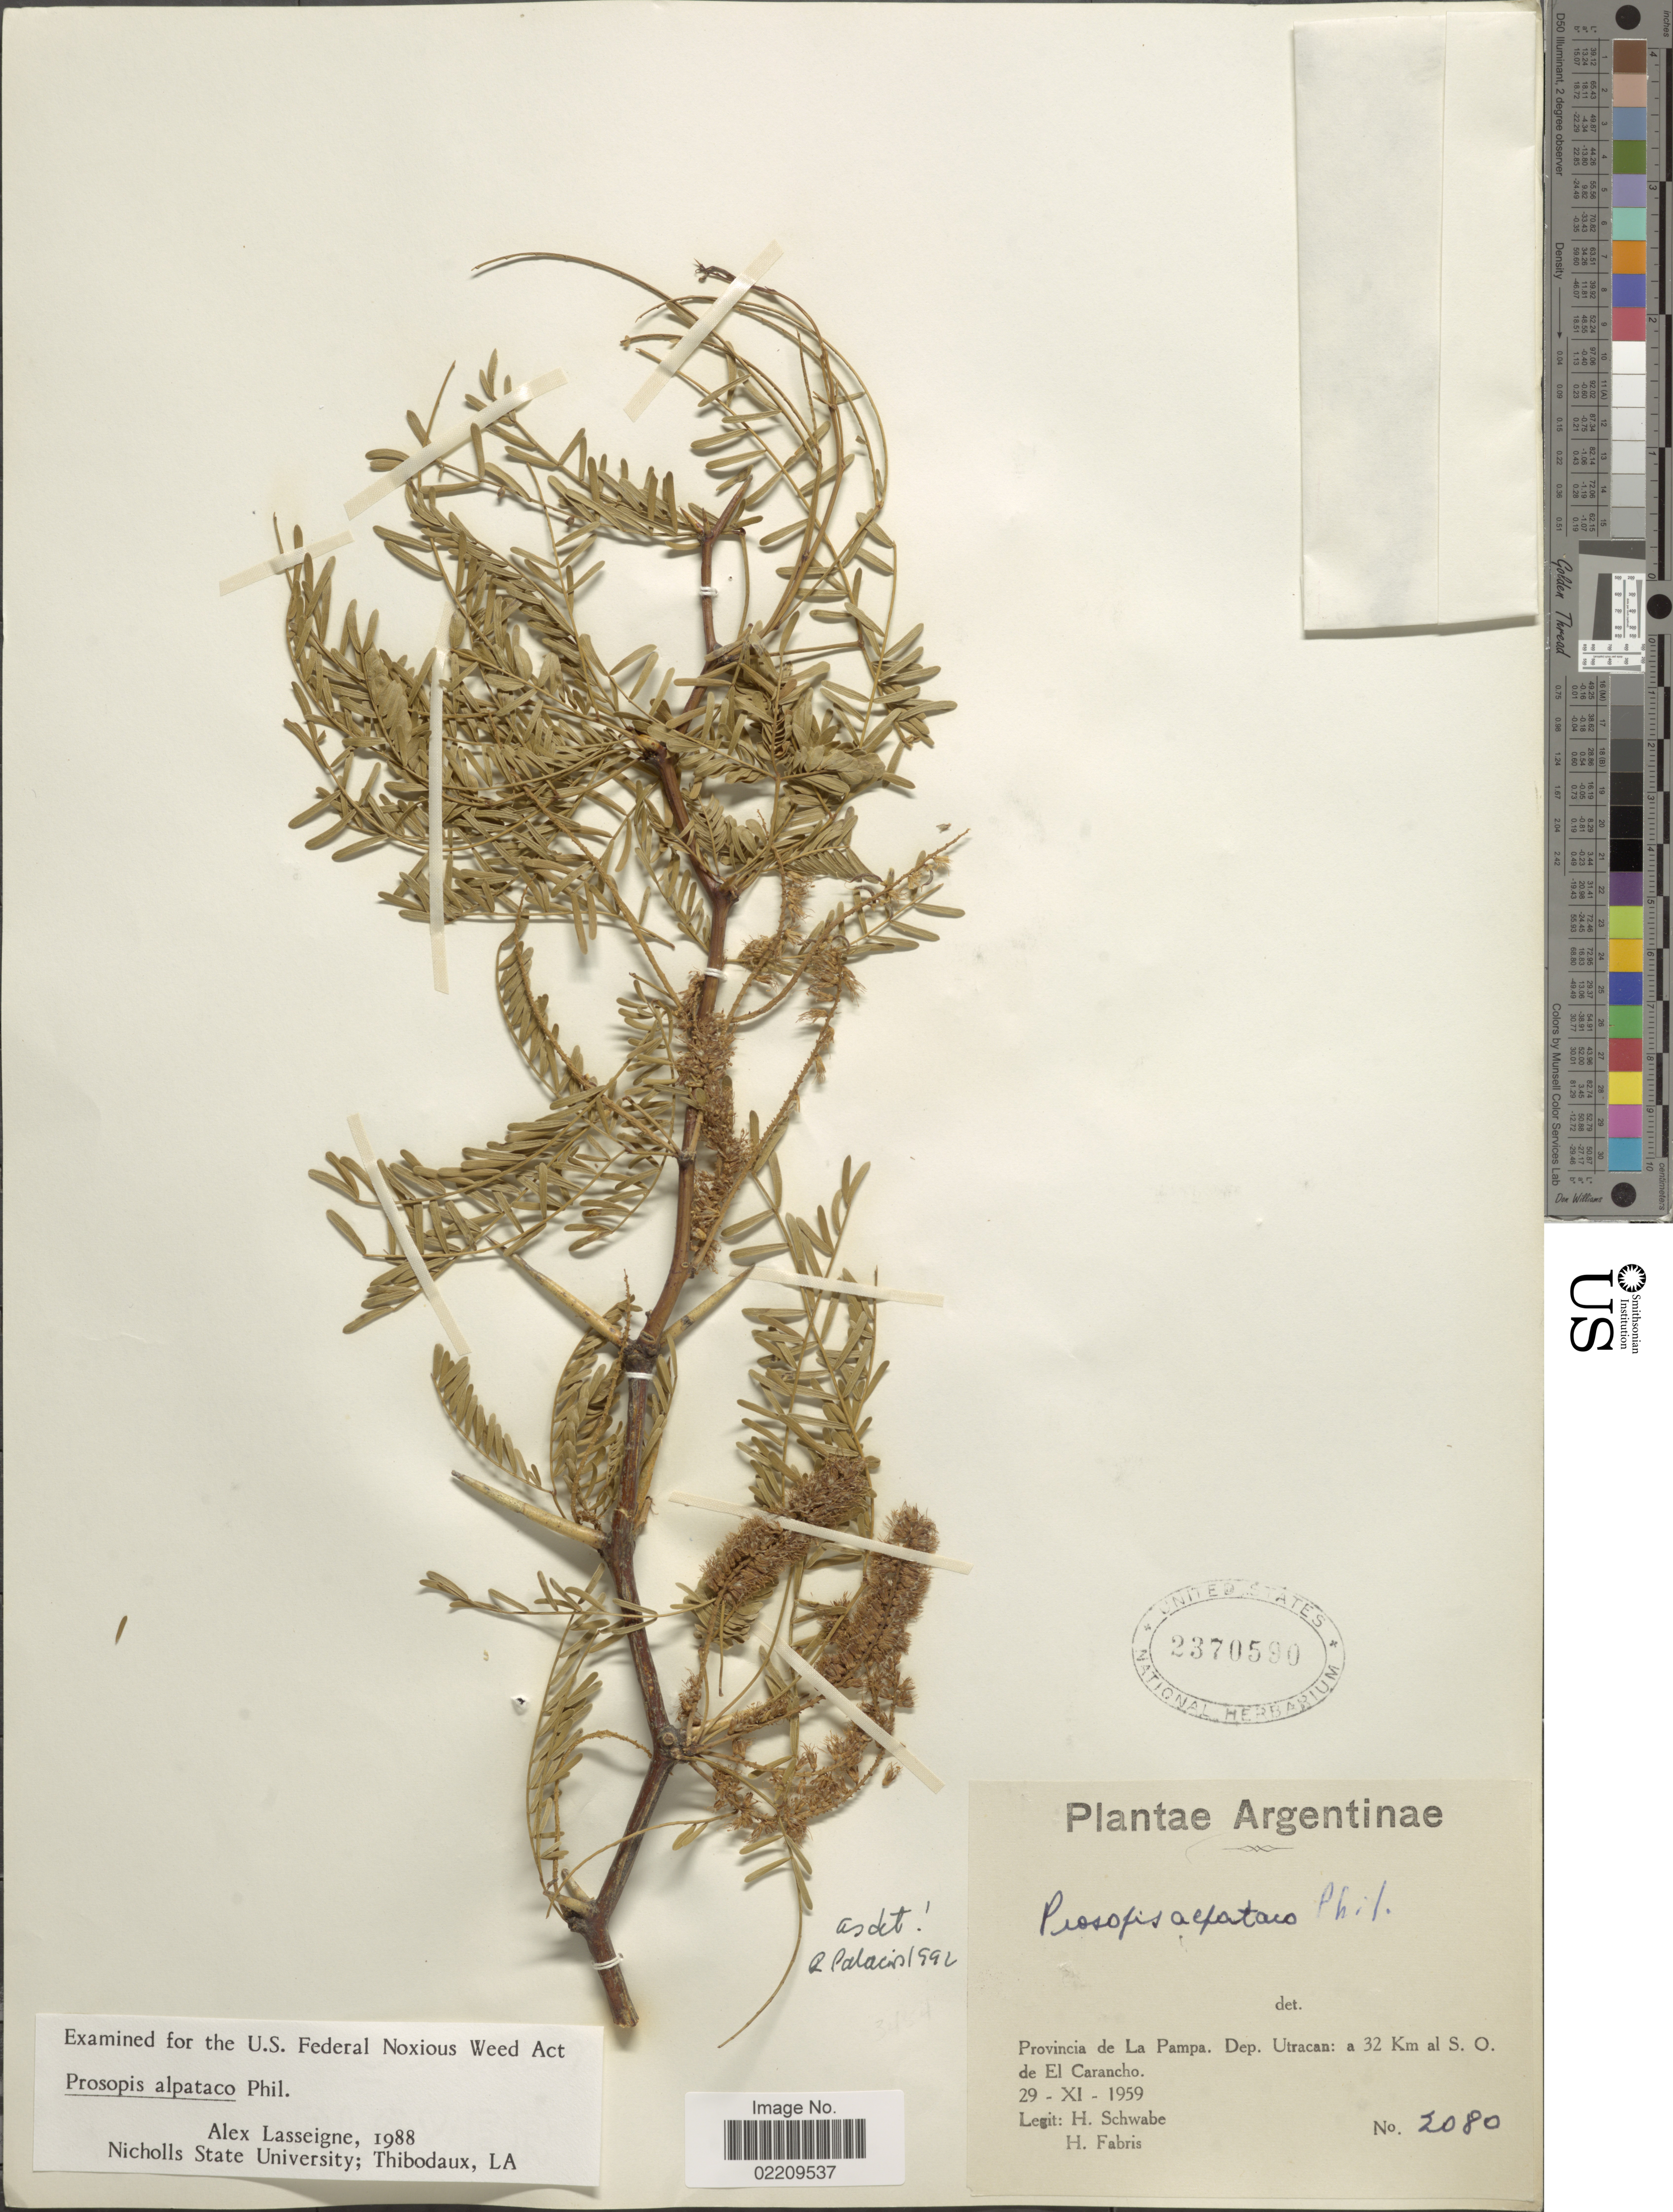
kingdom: Plantae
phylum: Tracheophyta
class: Magnoliopsida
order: Fabales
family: Fabaceae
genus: Neltuma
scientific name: Neltuma alpataco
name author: (Phil.) C. E. Hughes & G.P. Lewis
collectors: H. Schwabe & H. Fabris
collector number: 2080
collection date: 1959-11-29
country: Argentina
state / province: La Pampa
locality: Argentinae. dep. Utracan: a 32 Km al S. O. de El Carancho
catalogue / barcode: US 2370590